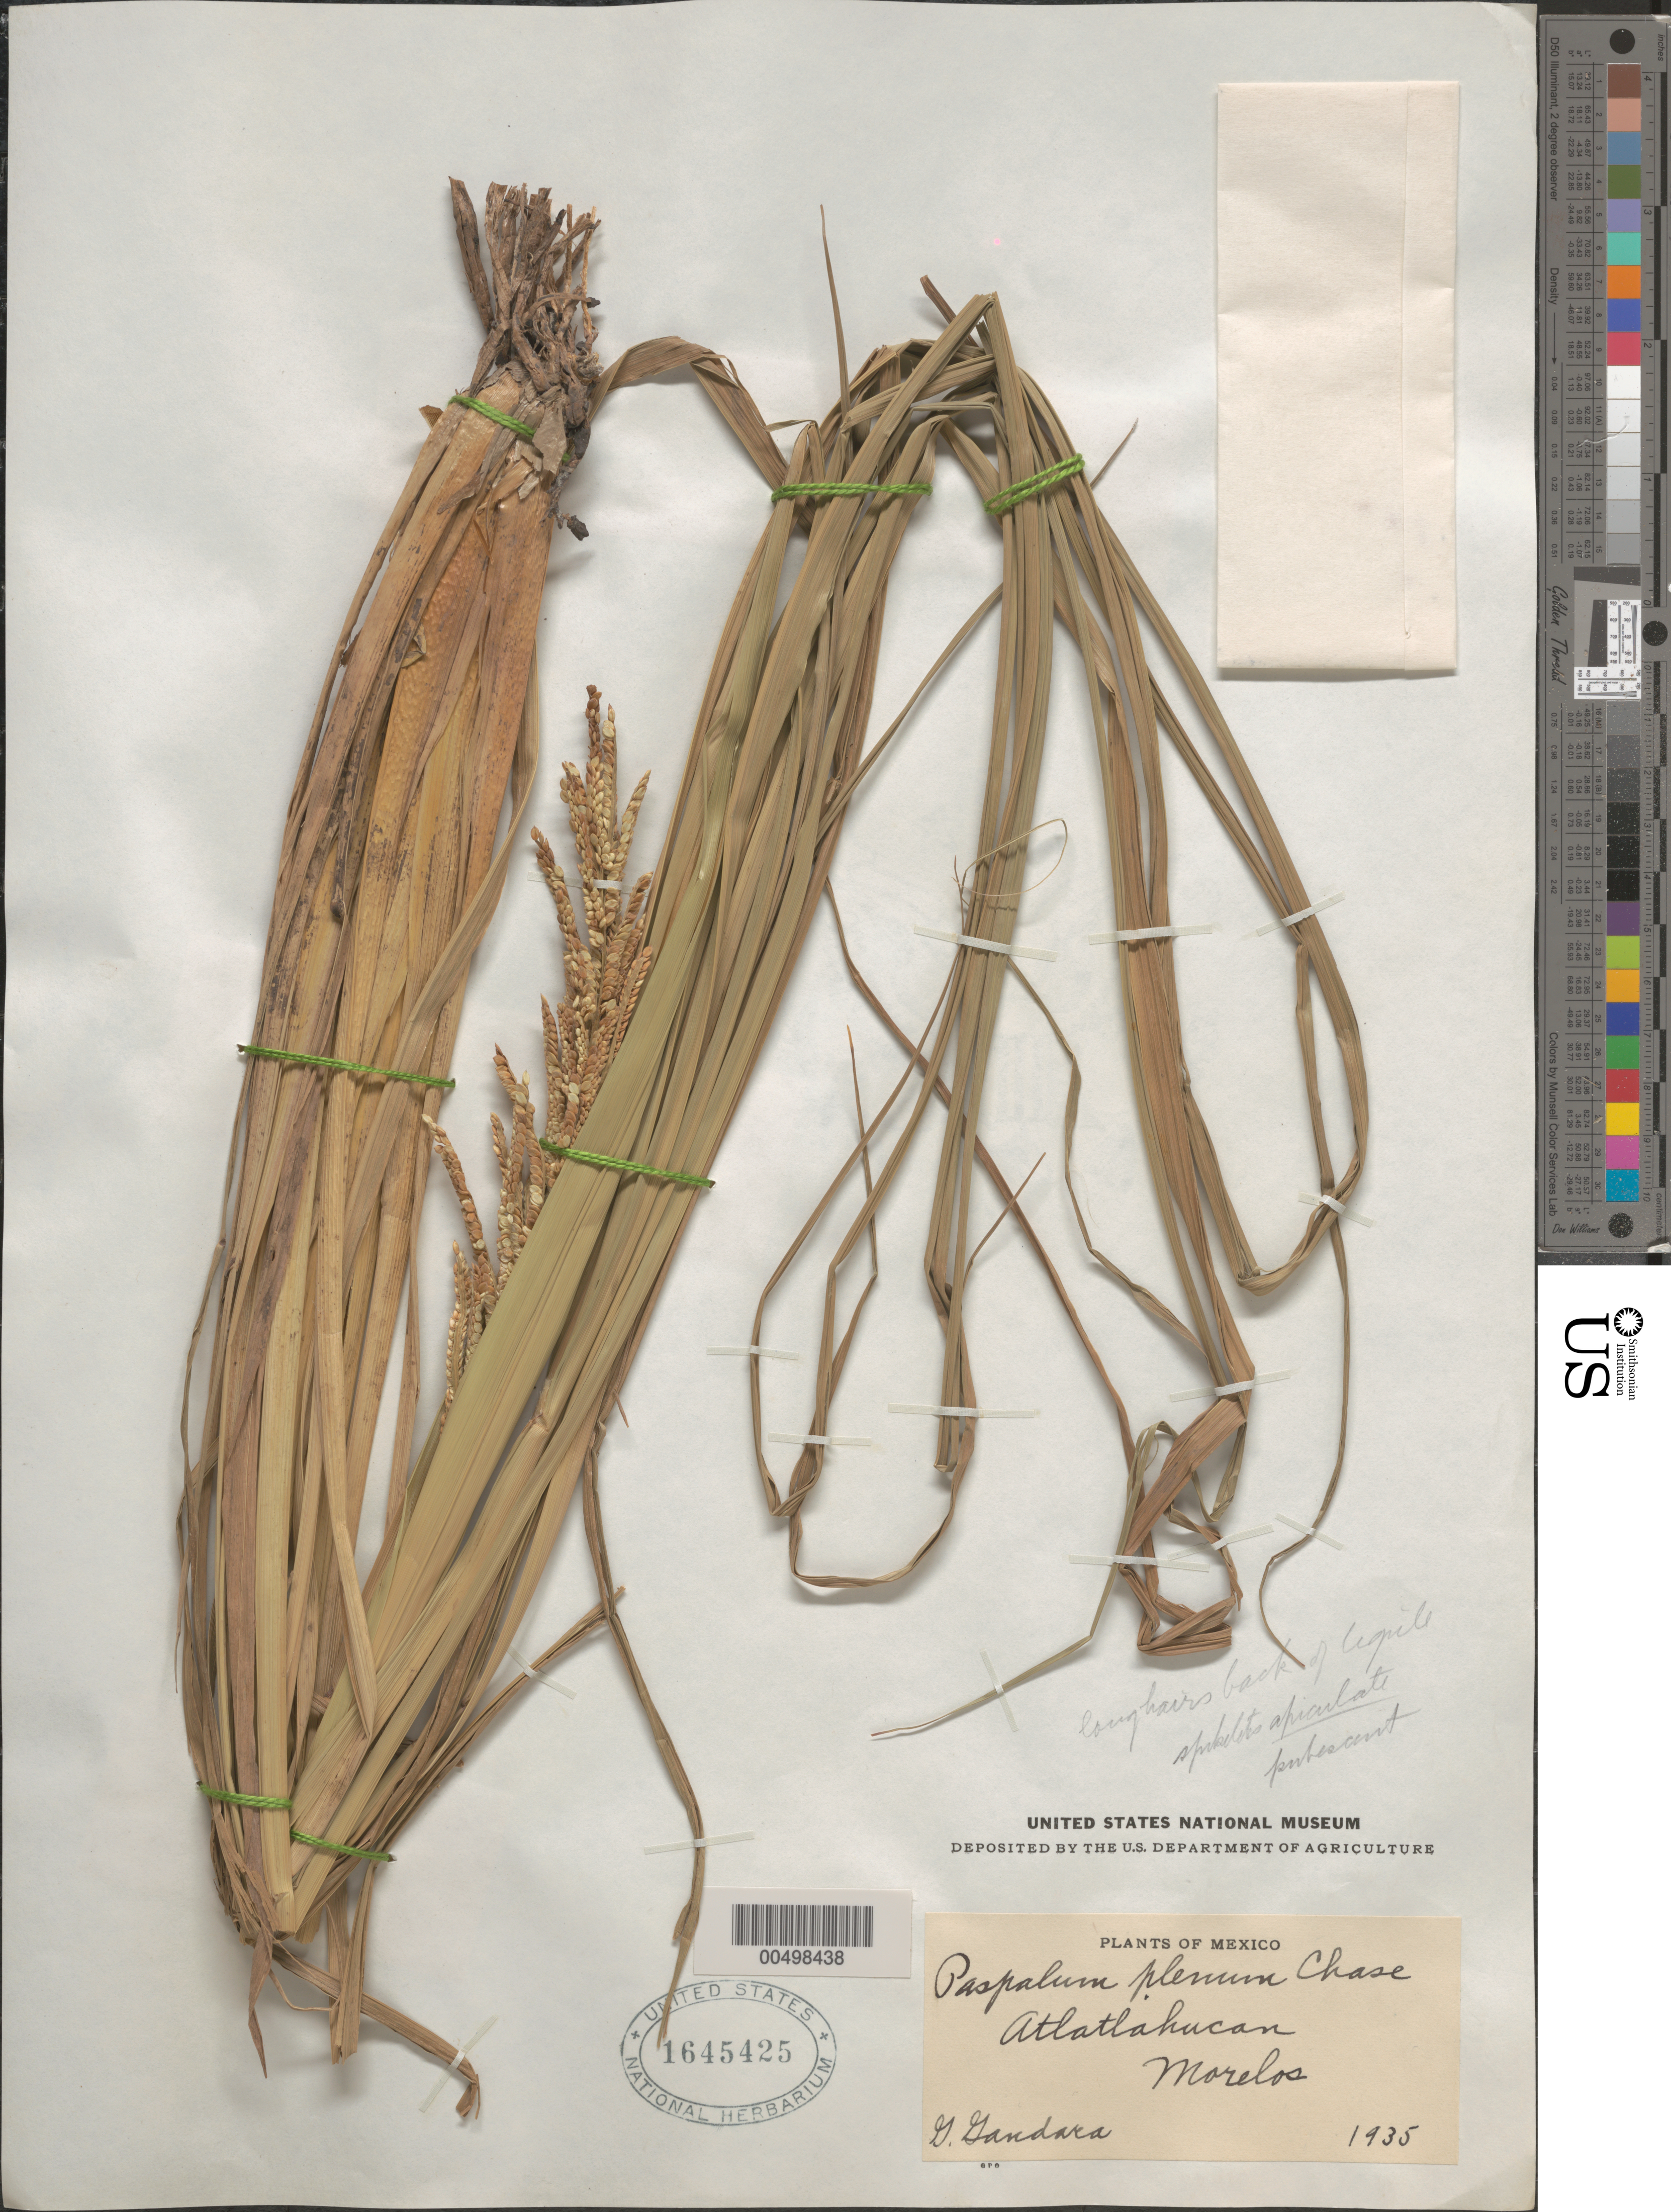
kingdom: Plantae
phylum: Tracheophyta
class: Liliopsida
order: Poales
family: Poaceae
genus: Paspalum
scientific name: Paspalum plenum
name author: Chase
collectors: G. Gandara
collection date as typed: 1935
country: Mexico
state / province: Morelos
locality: Atlatlahucan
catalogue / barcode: US 1645425